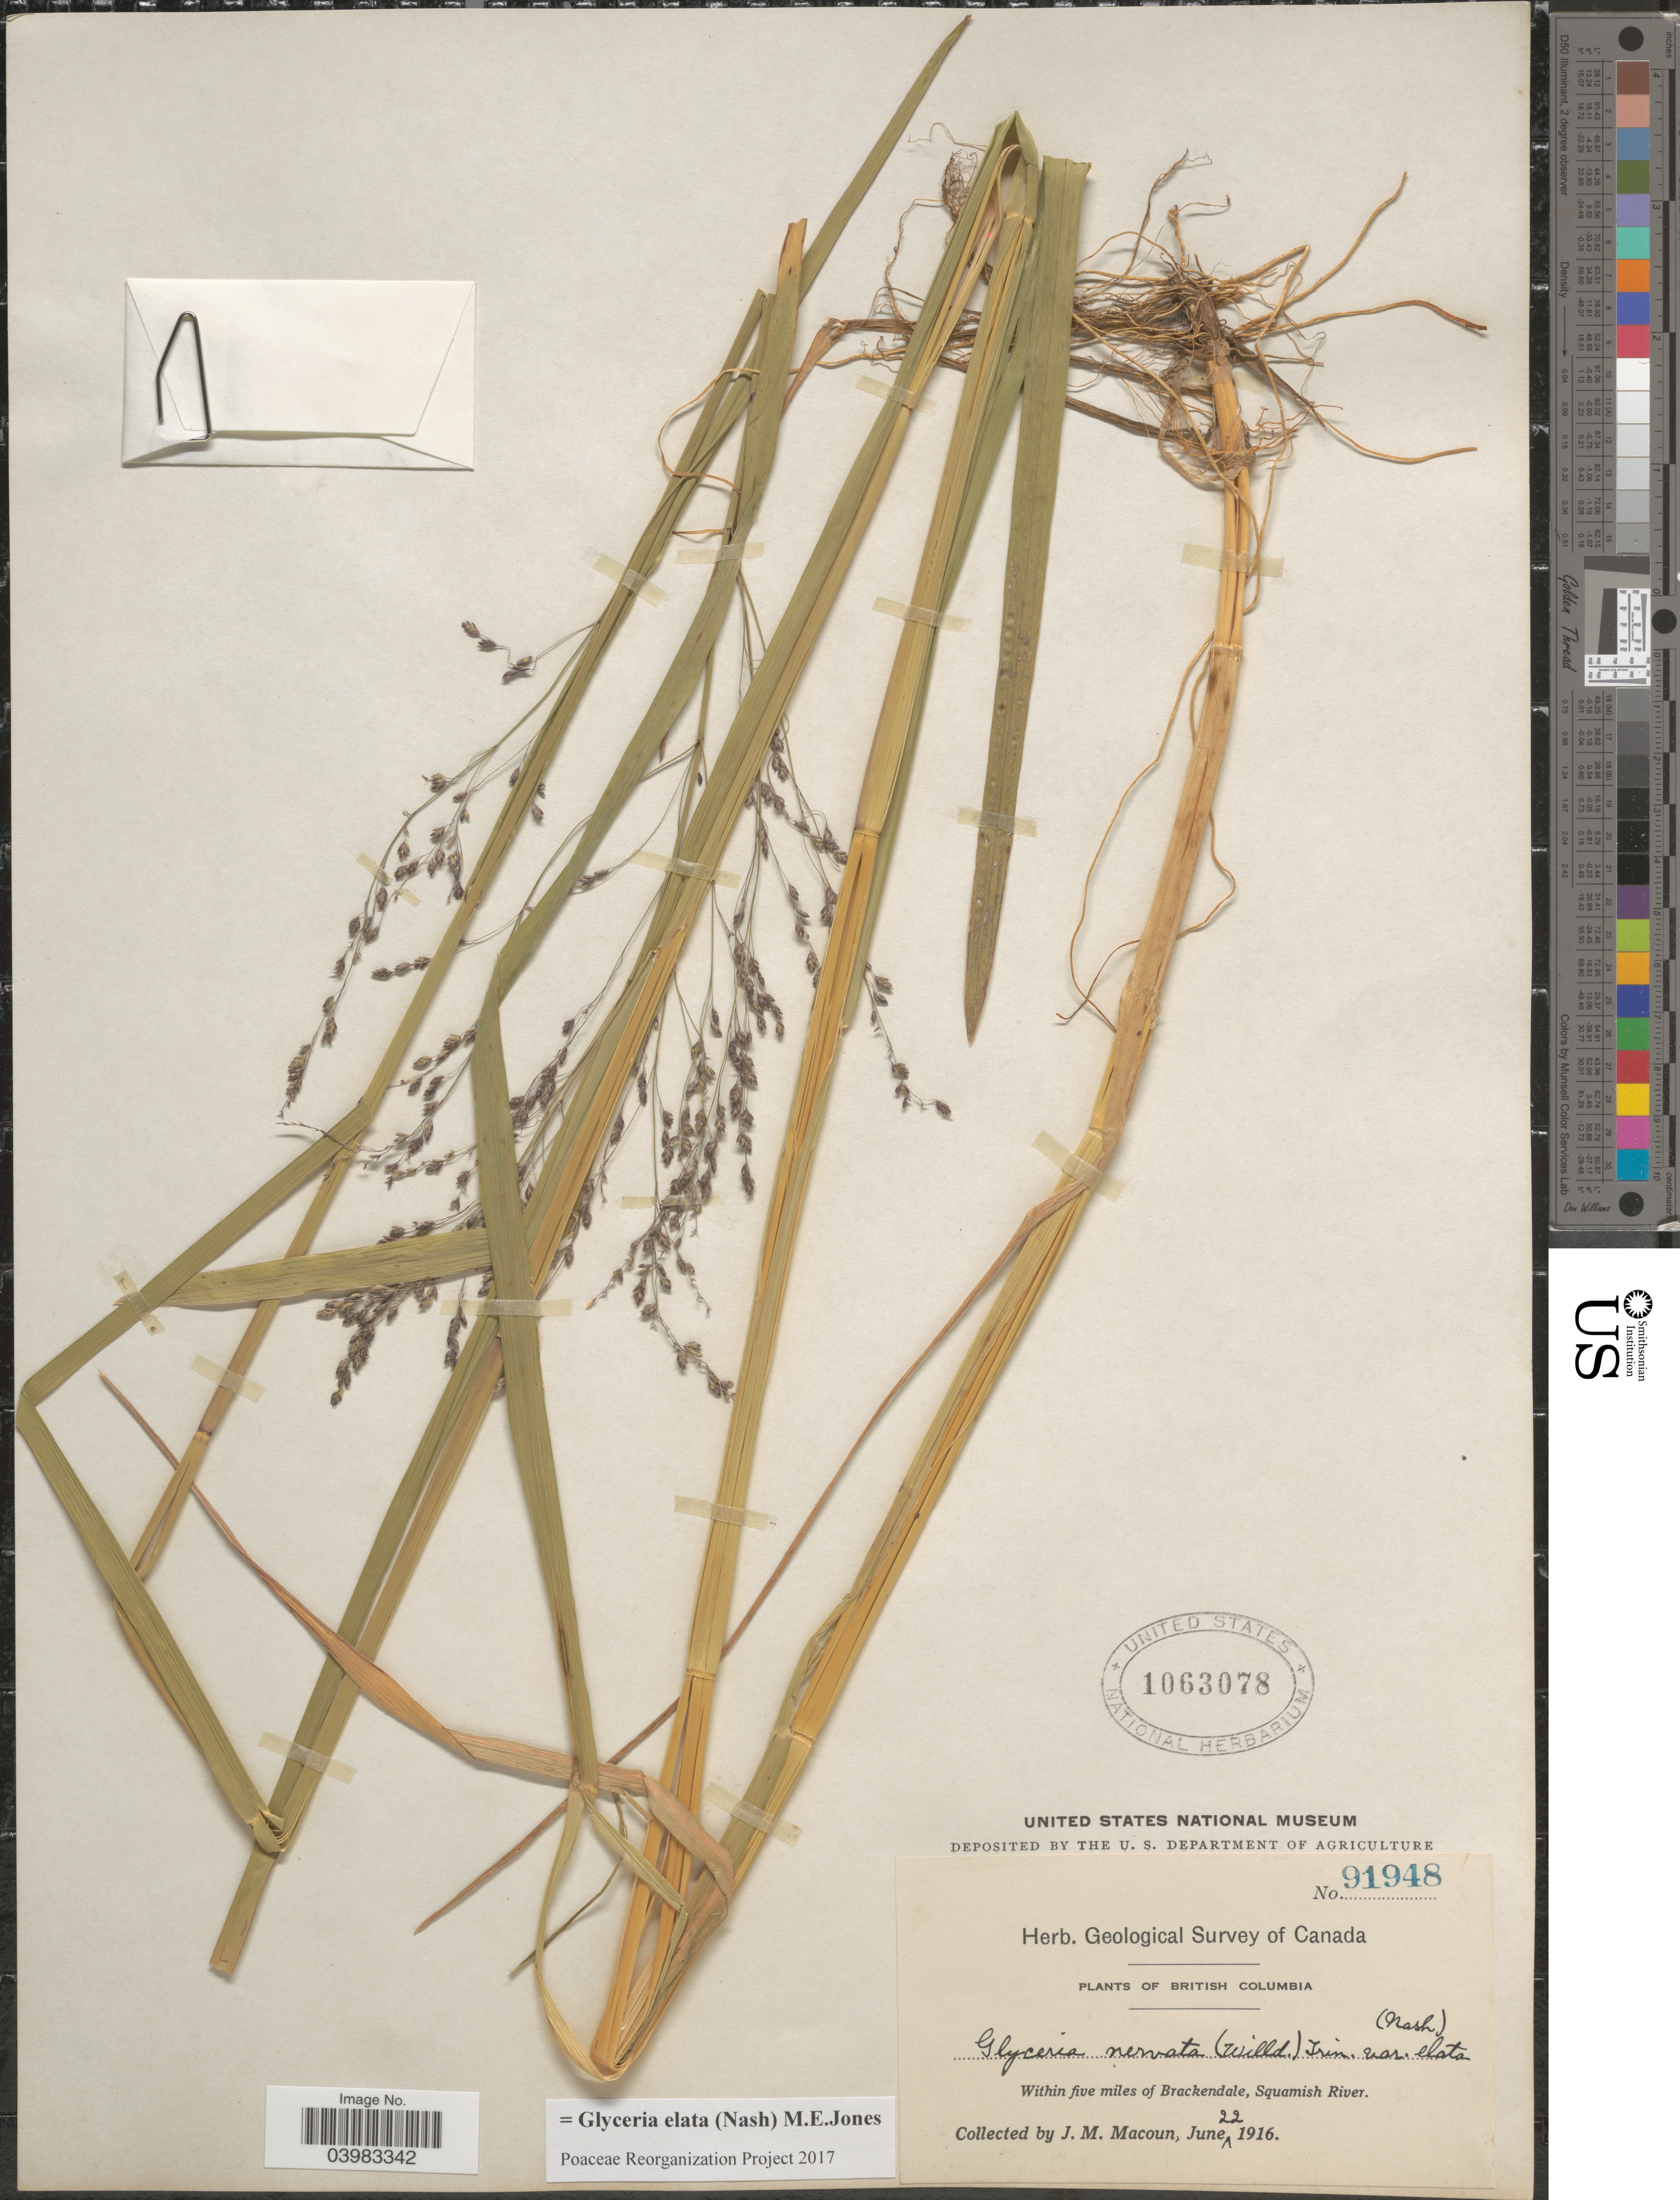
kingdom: Plantae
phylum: Tracheophyta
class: Liliopsida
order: Poales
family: Poaceae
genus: Glyceria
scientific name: Glyceria elata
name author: (Nash) M.E. Jones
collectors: J. M. Macoun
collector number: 91948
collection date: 1916-06-22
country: Canada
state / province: British Columbia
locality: Within five miles of Brackendale, Squamish River.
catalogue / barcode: US 1063078